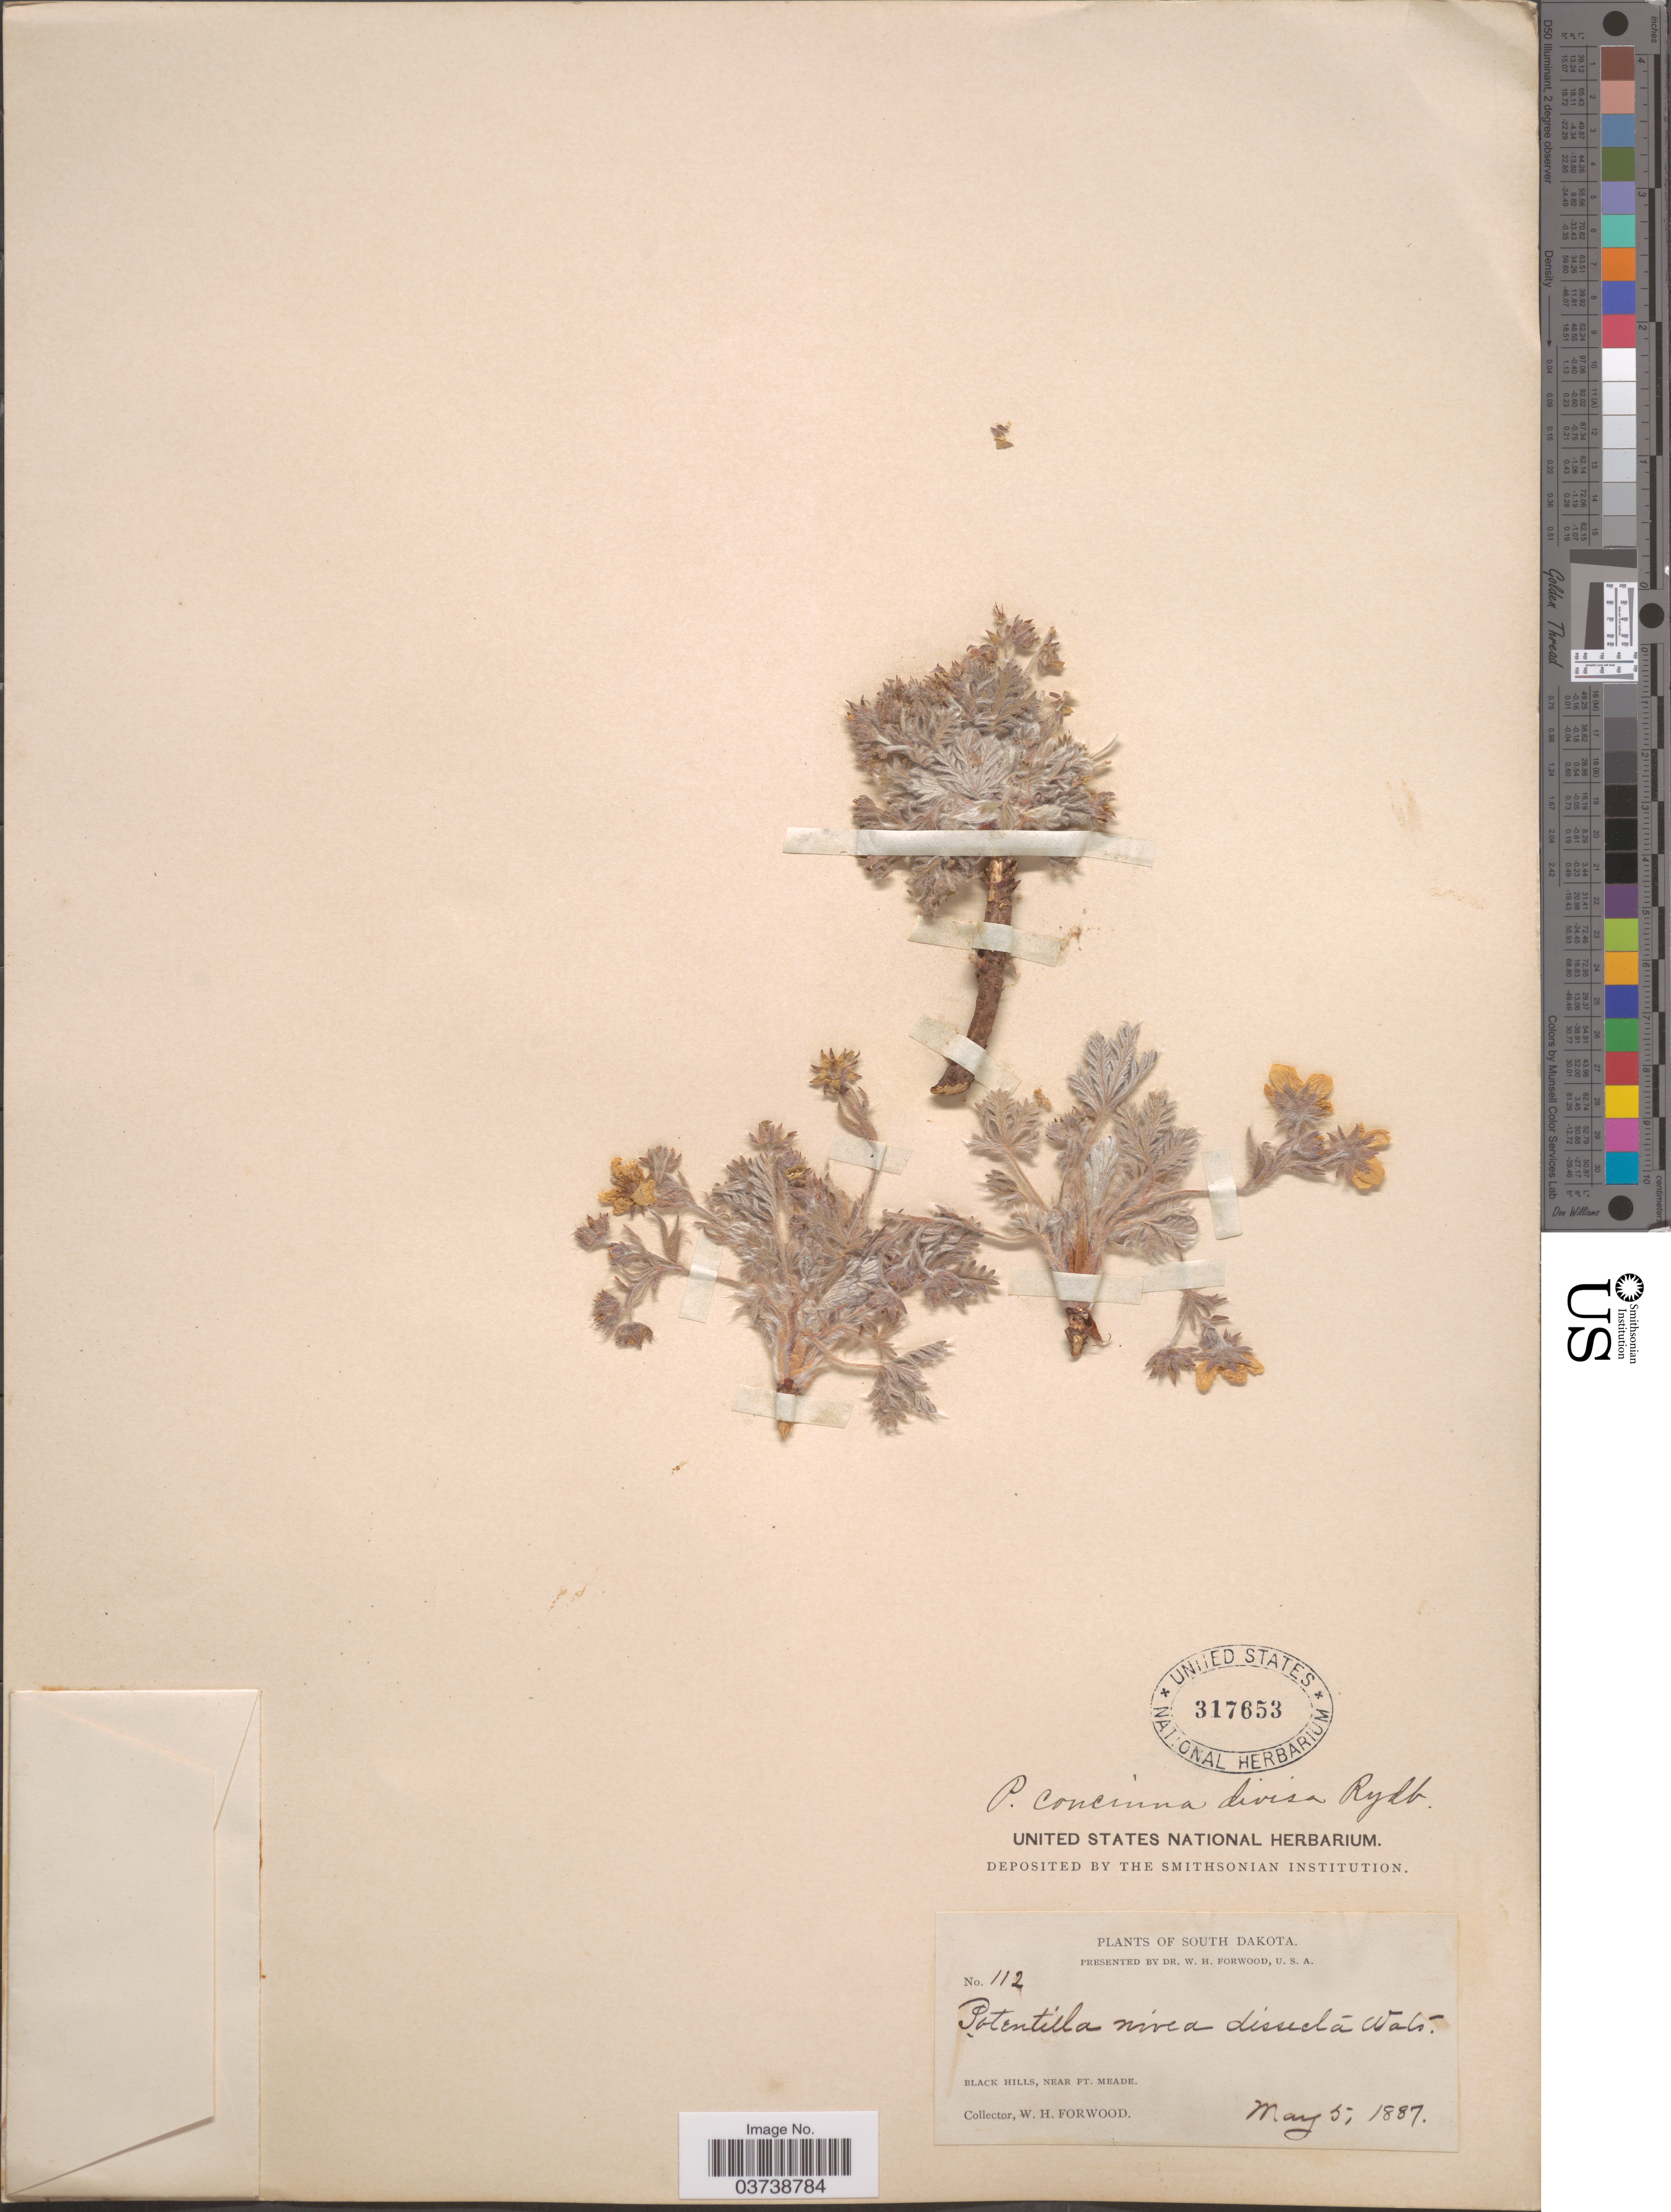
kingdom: Plantae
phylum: Tracheophyta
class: Magnoliopsida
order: Rosales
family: Rosaceae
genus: Potentilla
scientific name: Potentilla concinna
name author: Richardson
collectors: W. Forwood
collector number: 112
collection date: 1887-05-05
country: United States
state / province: South Dakota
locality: Black Hills, near Ft. Meade.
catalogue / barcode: US 317653